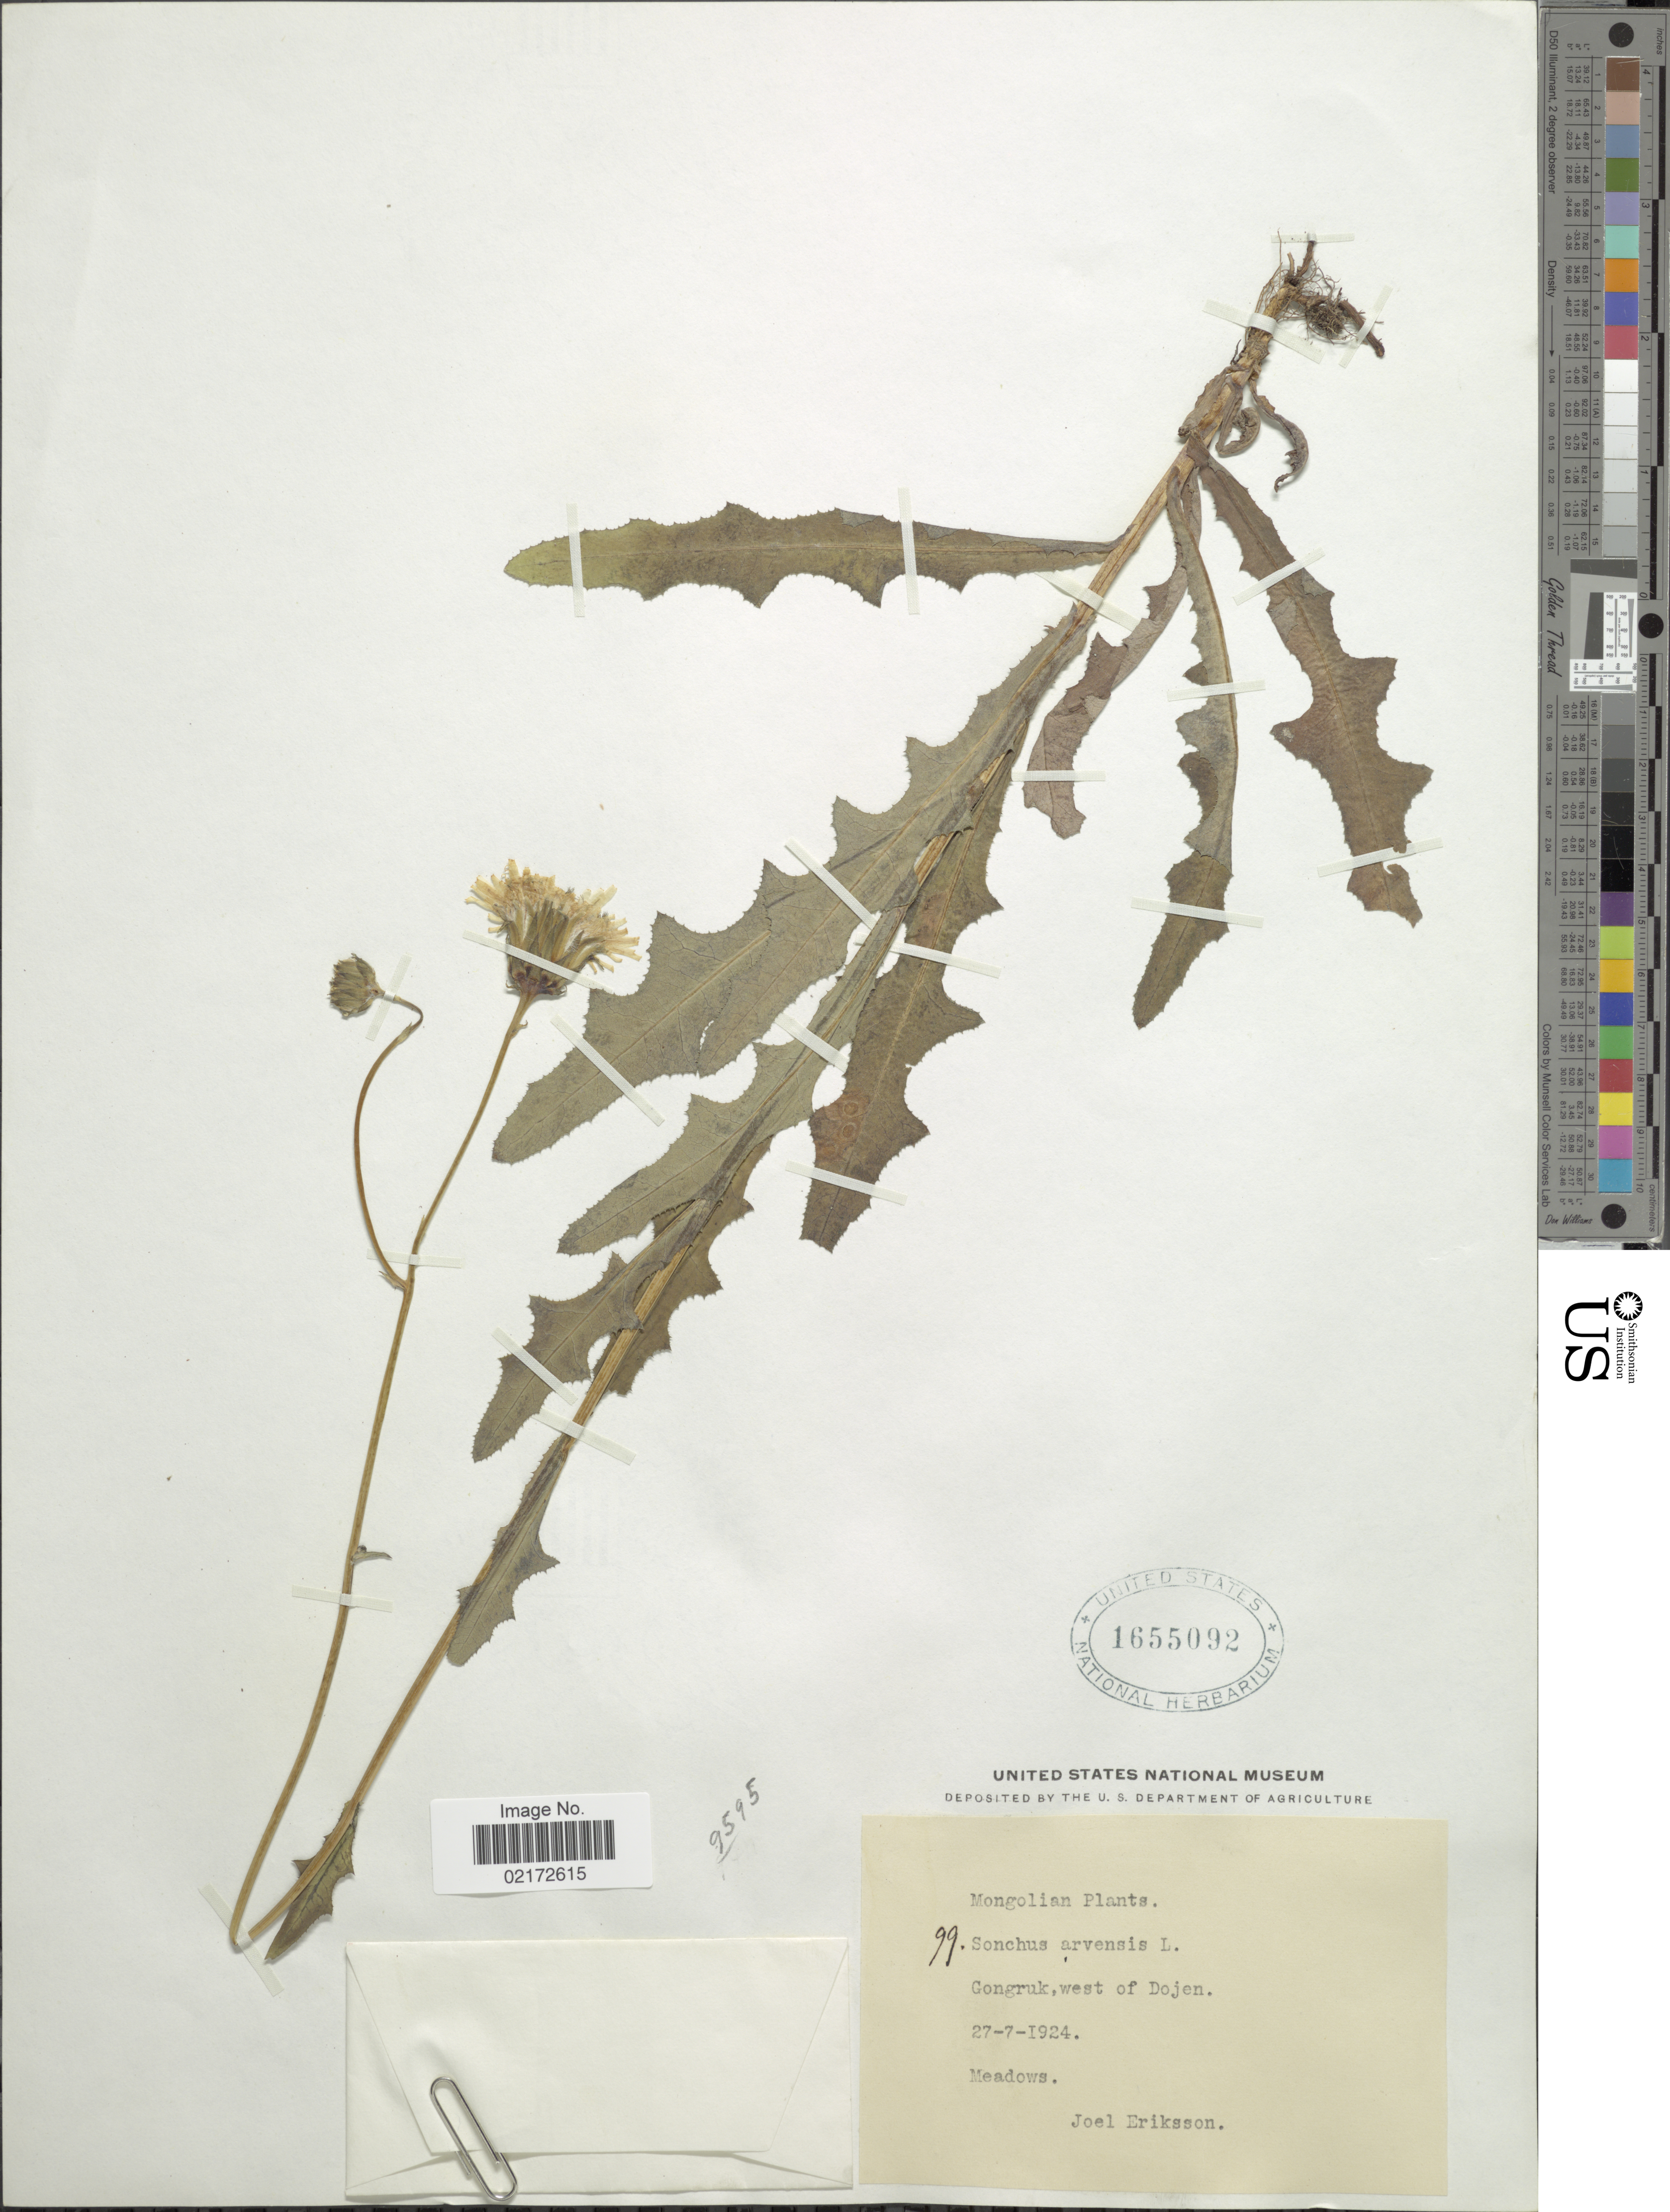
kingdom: Plantae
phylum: Tracheophyta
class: Magnoliopsida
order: Asterales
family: Asteraceae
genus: Sonchus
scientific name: Sonchus arvensis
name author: L.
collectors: J. Eriksson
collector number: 99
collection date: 1924-07-27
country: Mongolia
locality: Mongolian. Gongruk, west of Dojen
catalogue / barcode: US 1655092